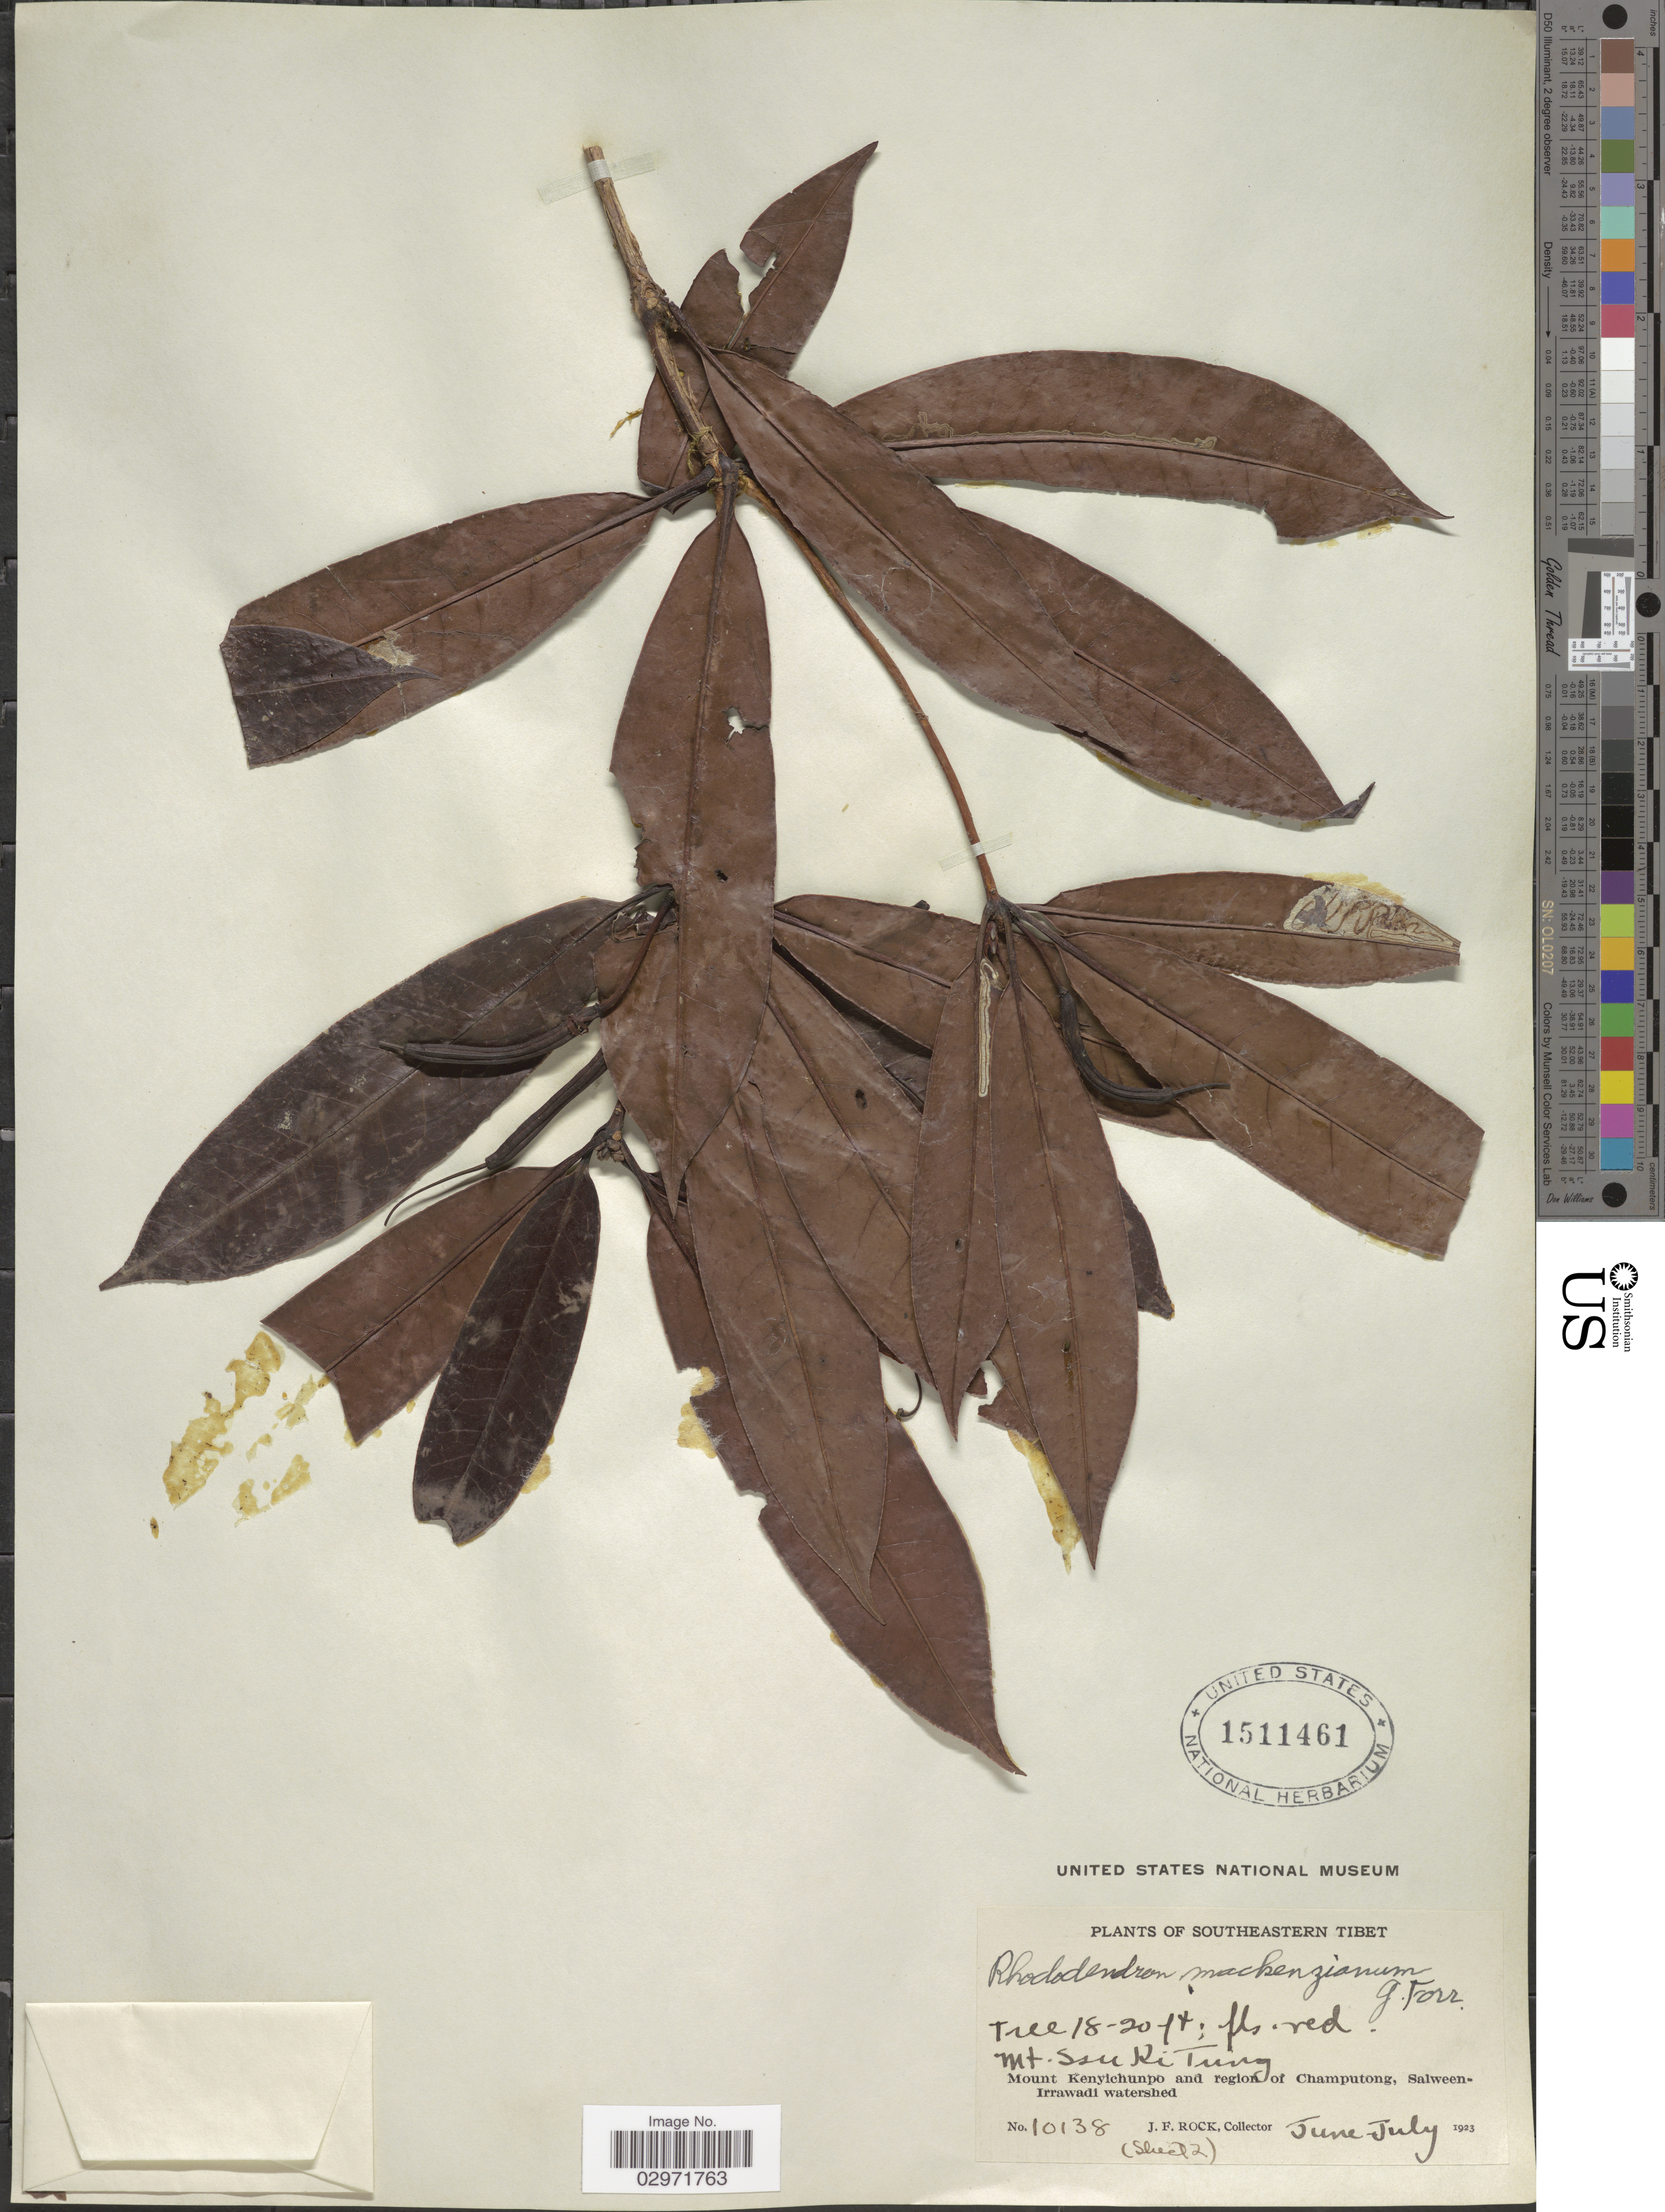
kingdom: Plantae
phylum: Tracheophyta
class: Magnoliopsida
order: Ericales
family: Ericaceae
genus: Rhododendron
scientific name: Rhododendron mackenzianum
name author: Forrest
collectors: J. Rock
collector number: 10138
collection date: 1923-06/1923-07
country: China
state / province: Xizang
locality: Southeastern Tibet. Mt. Ssu Ki Tung. Mount Kenyichunpo and region of Champutong, Salween-Irrawadi watershed.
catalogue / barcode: US 1511461